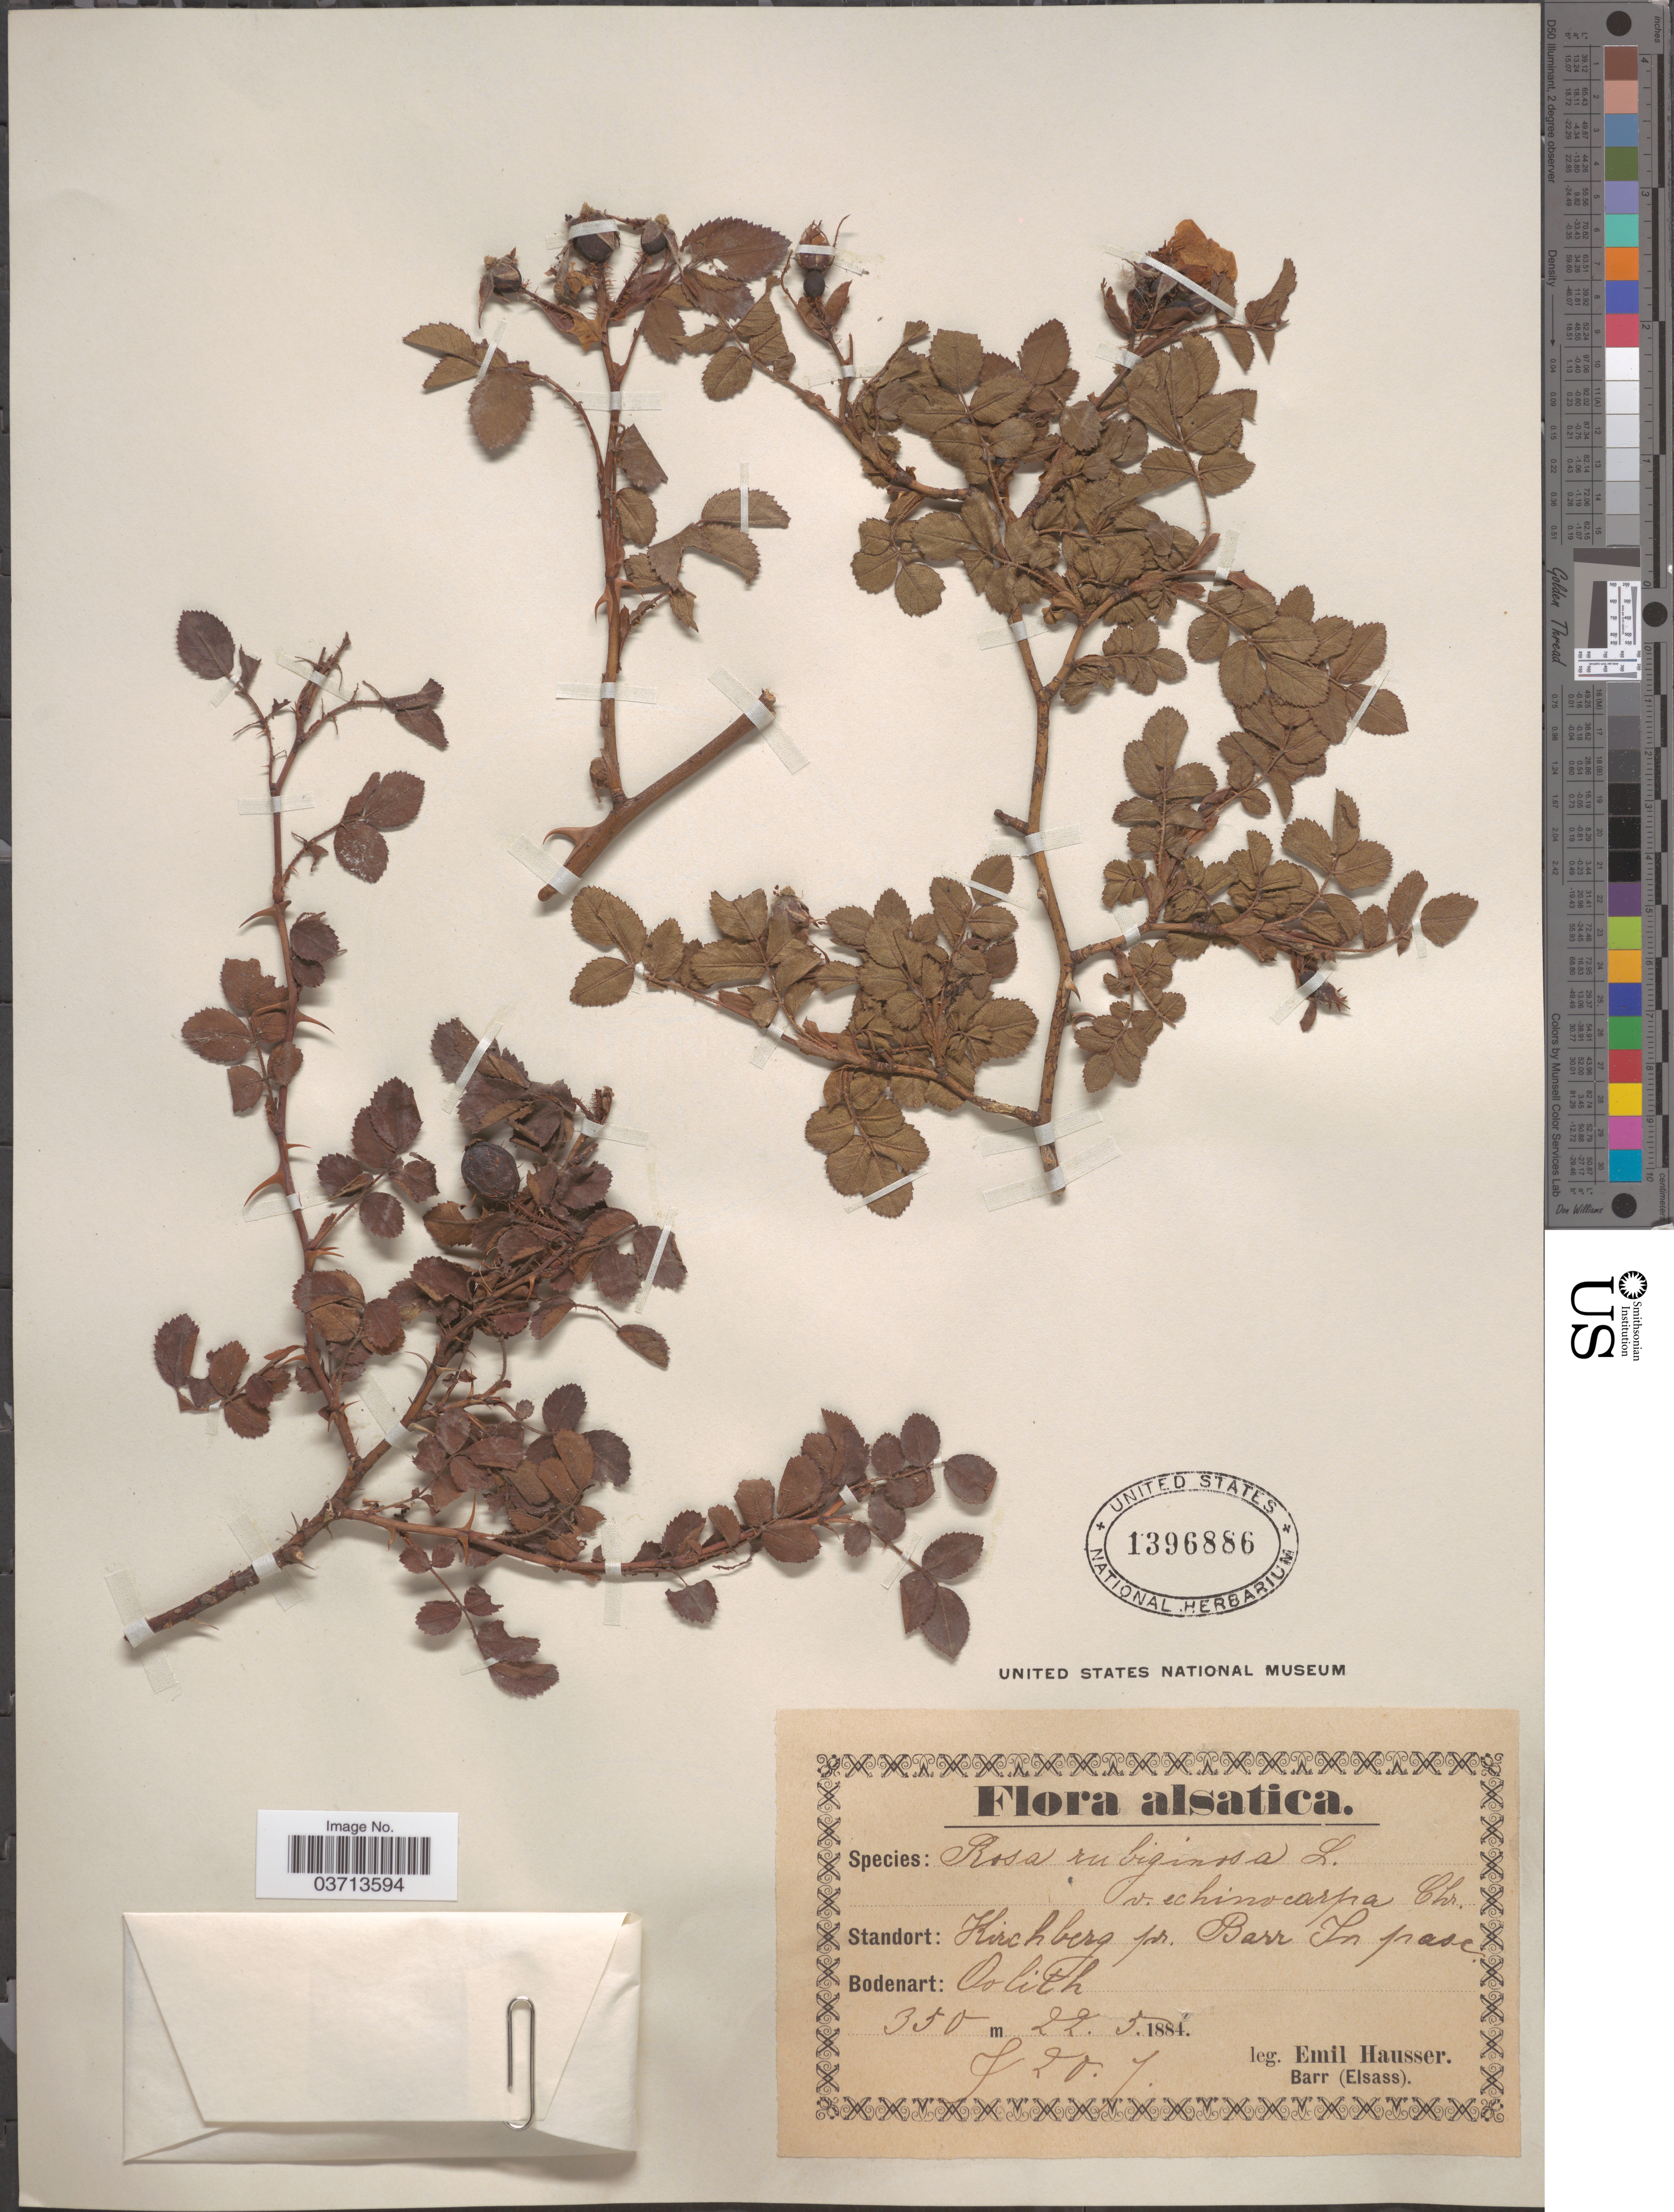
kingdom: Plantae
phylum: Tracheophyta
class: Magnoliopsida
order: Rosales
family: Rosaceae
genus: Rosa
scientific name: Rosa rubiginosa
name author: L.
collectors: E. Hausser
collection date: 1884-05-22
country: France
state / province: Grand Est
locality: Alsatica. Kirchberg pr. Barr In pase.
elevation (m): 350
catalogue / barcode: US 1396886